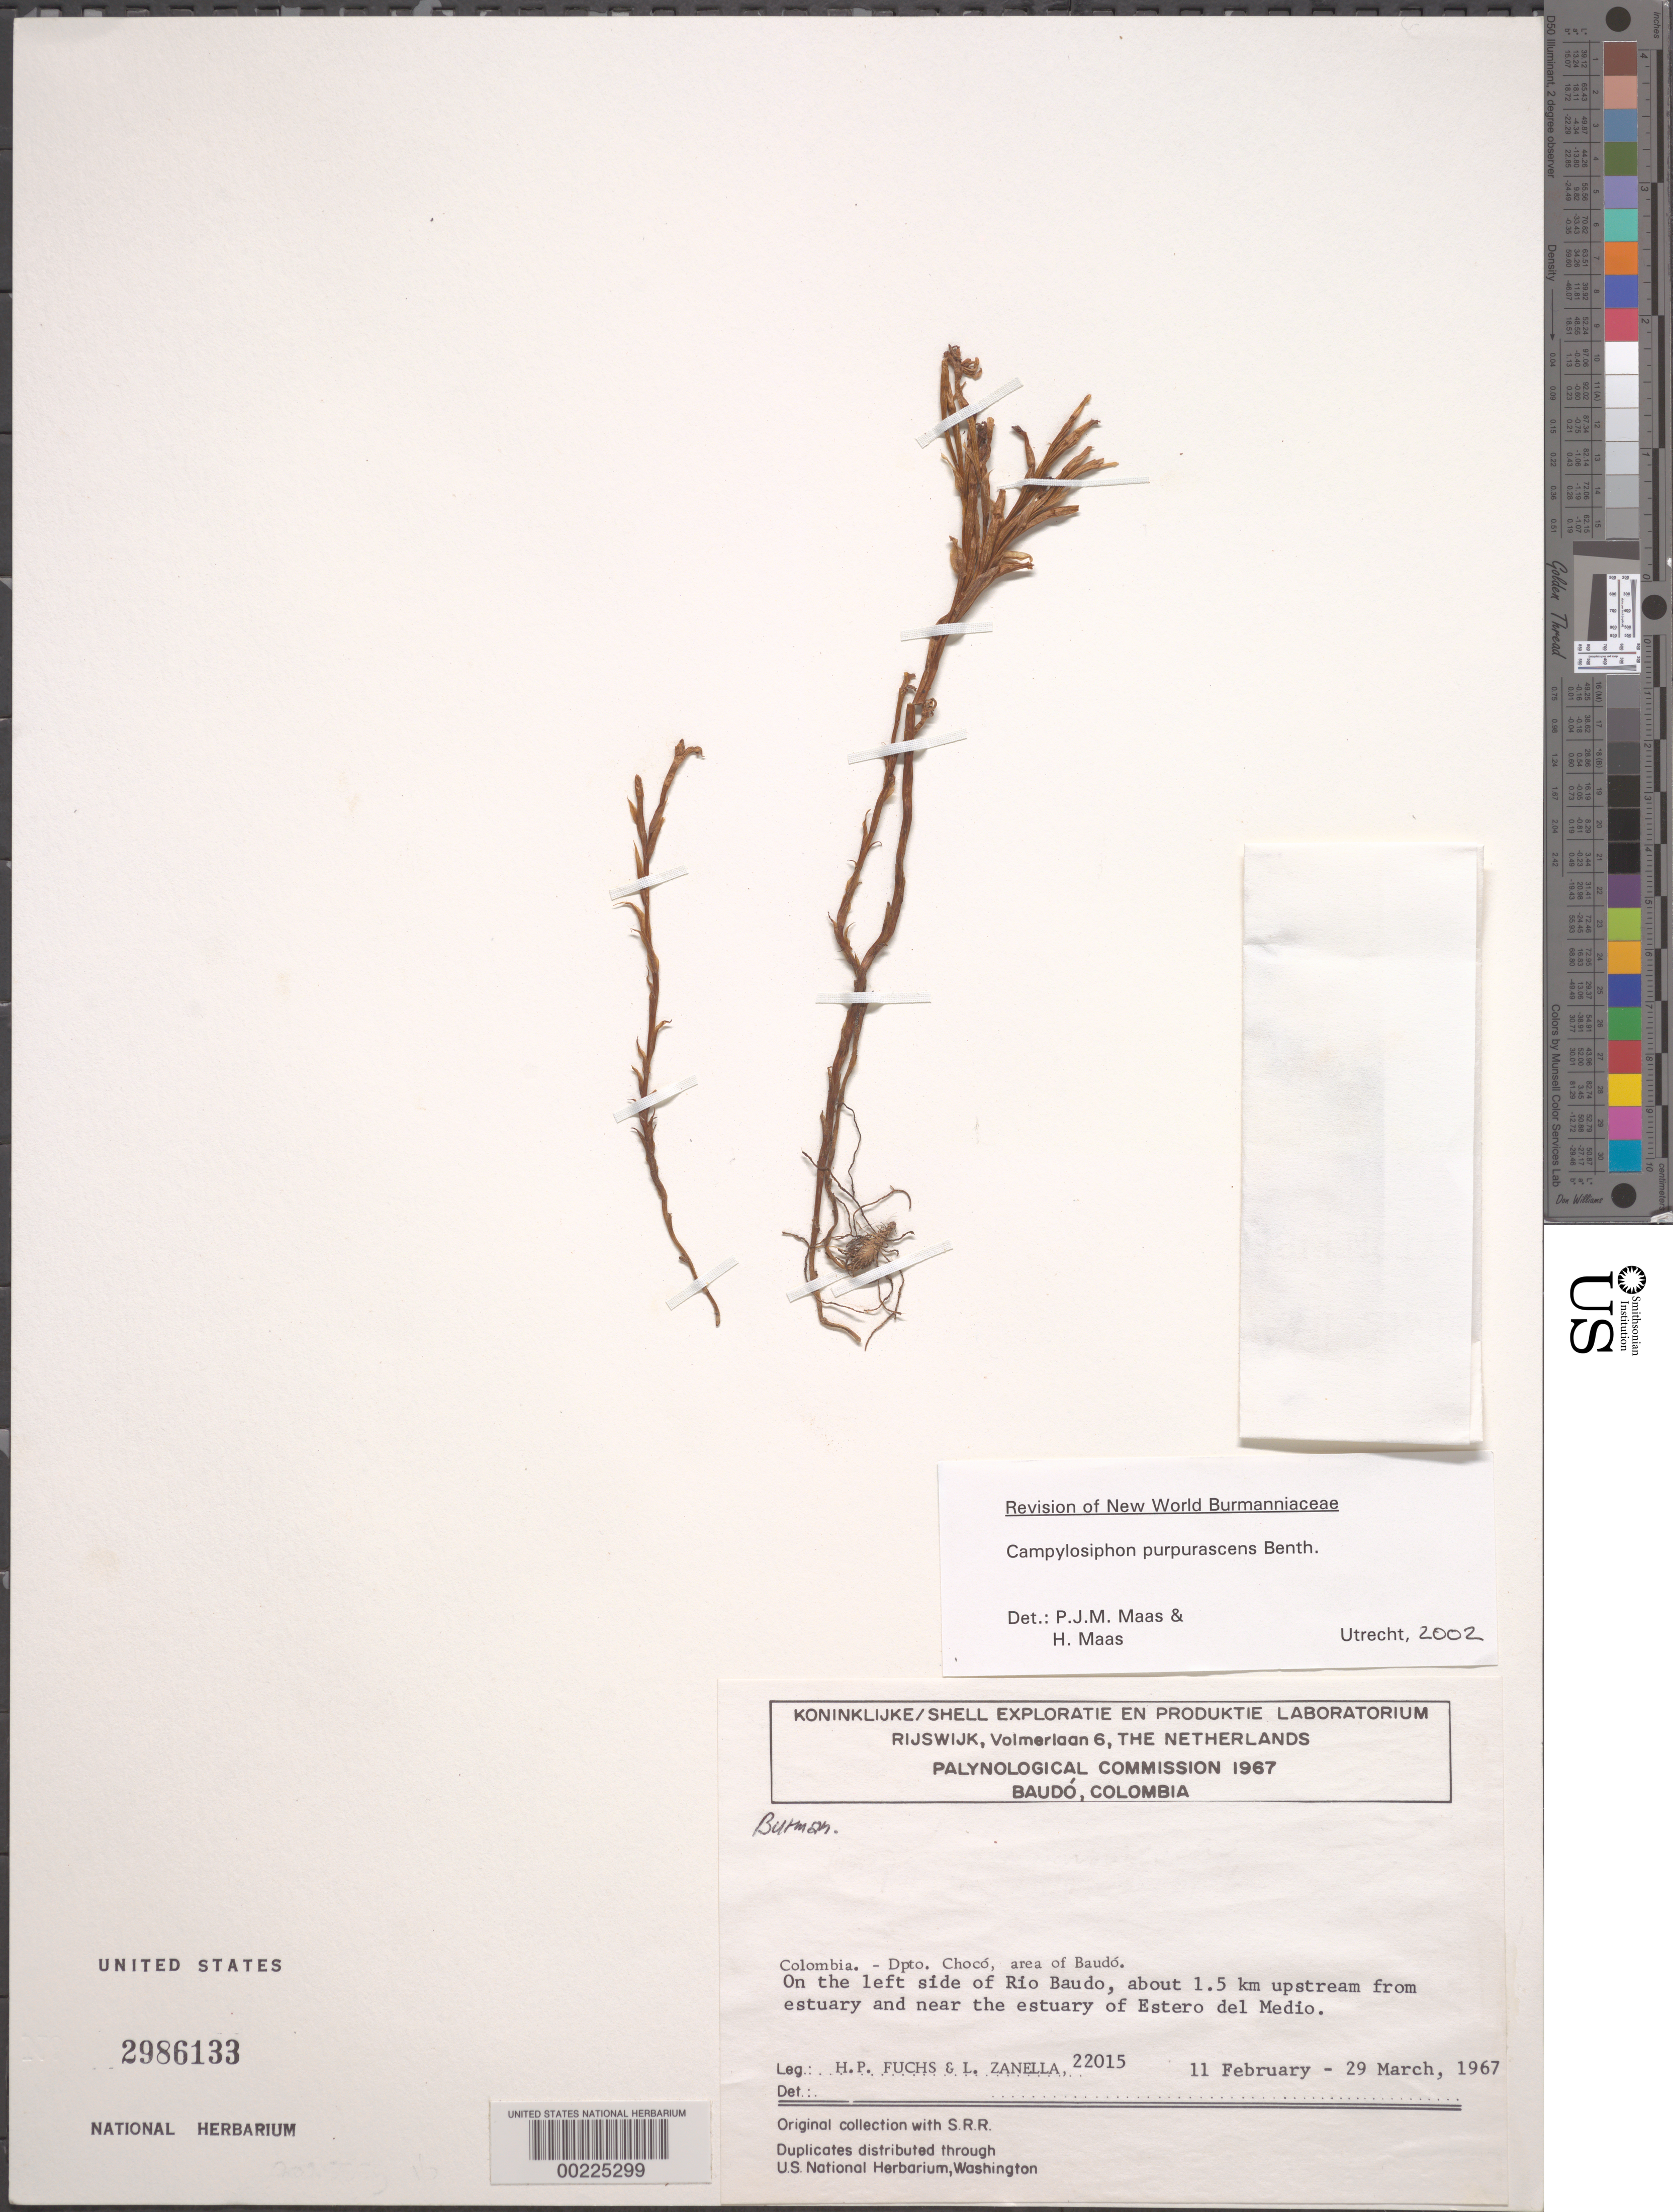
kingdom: Plantae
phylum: Tracheophyta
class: Liliopsida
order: Dioscoreales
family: Burmanniaceae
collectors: H. P. Fuchs & L. Zanella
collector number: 22015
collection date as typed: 11 Feb 1967 to 29 Mar 1967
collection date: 1967-02-11/1967-03-29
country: Colombia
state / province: Chocó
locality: Baudo, on the left side of Rio Baudo, about 1.5 km upstream from estuary and near the estuary of Estero del Medio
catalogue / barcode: US 2986133